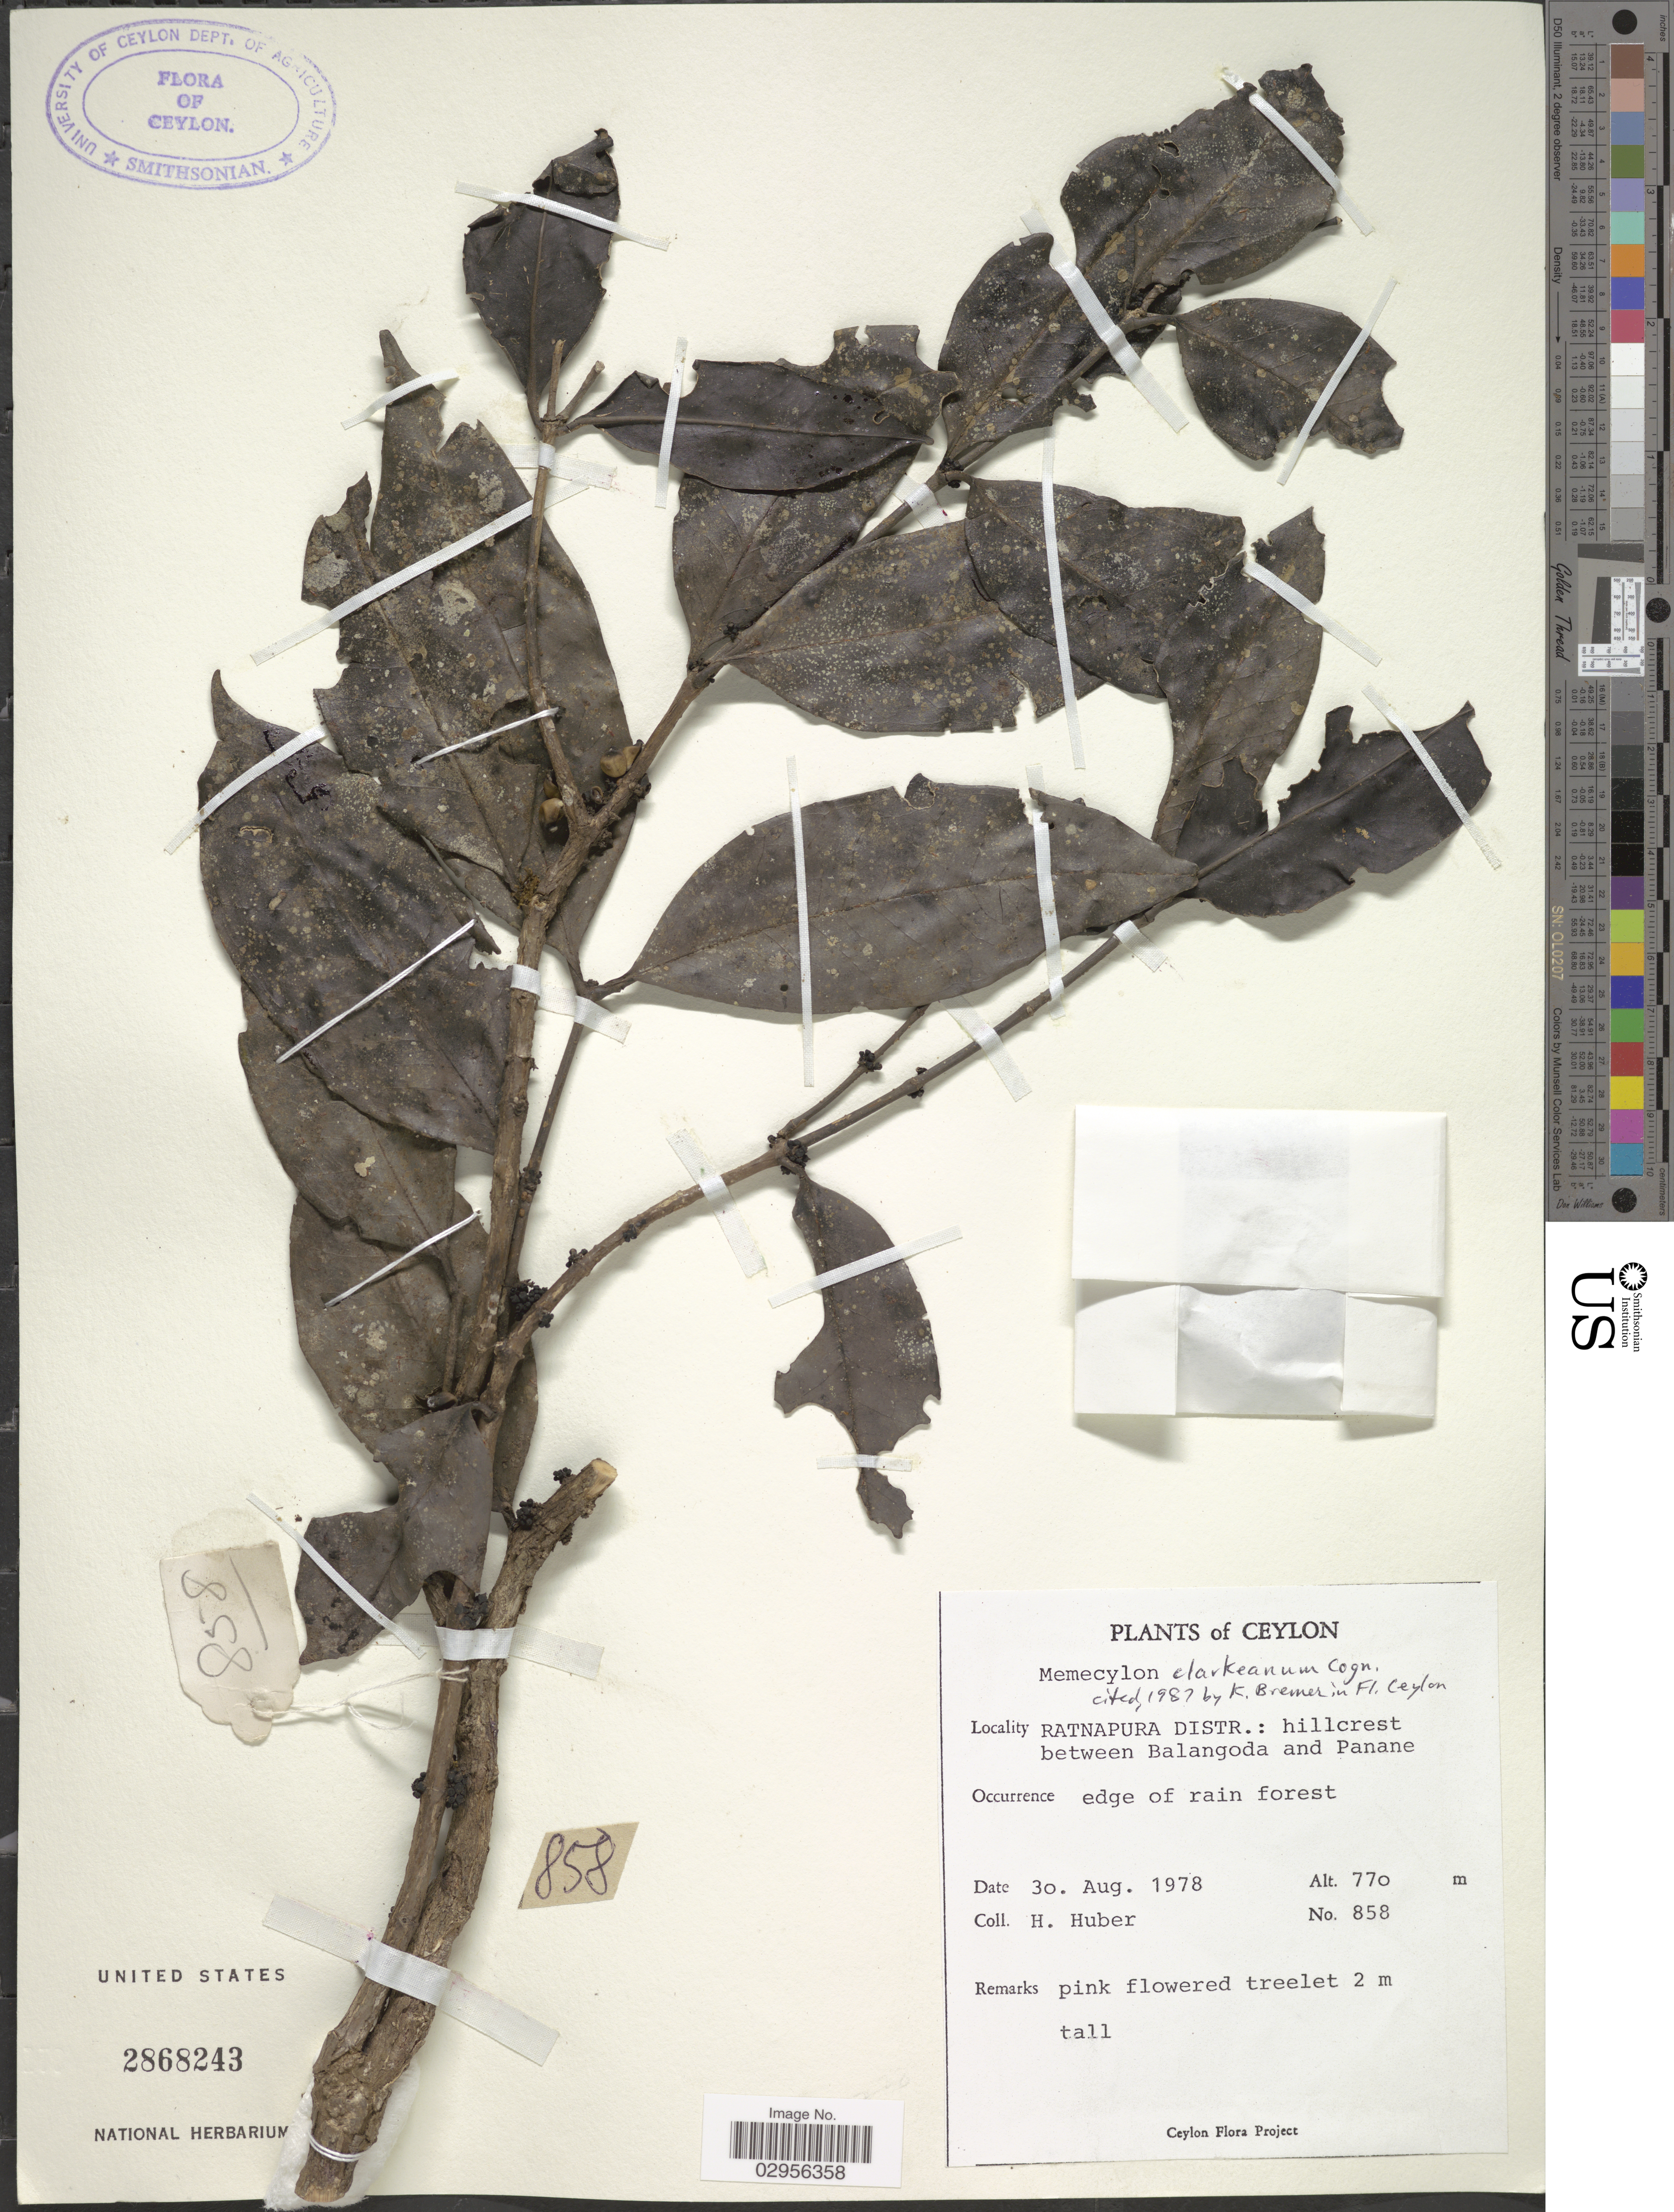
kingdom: Plantae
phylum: Tracheophyta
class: Magnoliopsida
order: Myrtales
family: Melastomataceae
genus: Memecylon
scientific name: Memecylon clarkeanum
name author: Cogn.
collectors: H. Huber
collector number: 858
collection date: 1978-08-30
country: Sri Lanka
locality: Ceylon. Ratnapura Distr.: hillcrest between Balangoda and Panane.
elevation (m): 770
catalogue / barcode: US 2868243